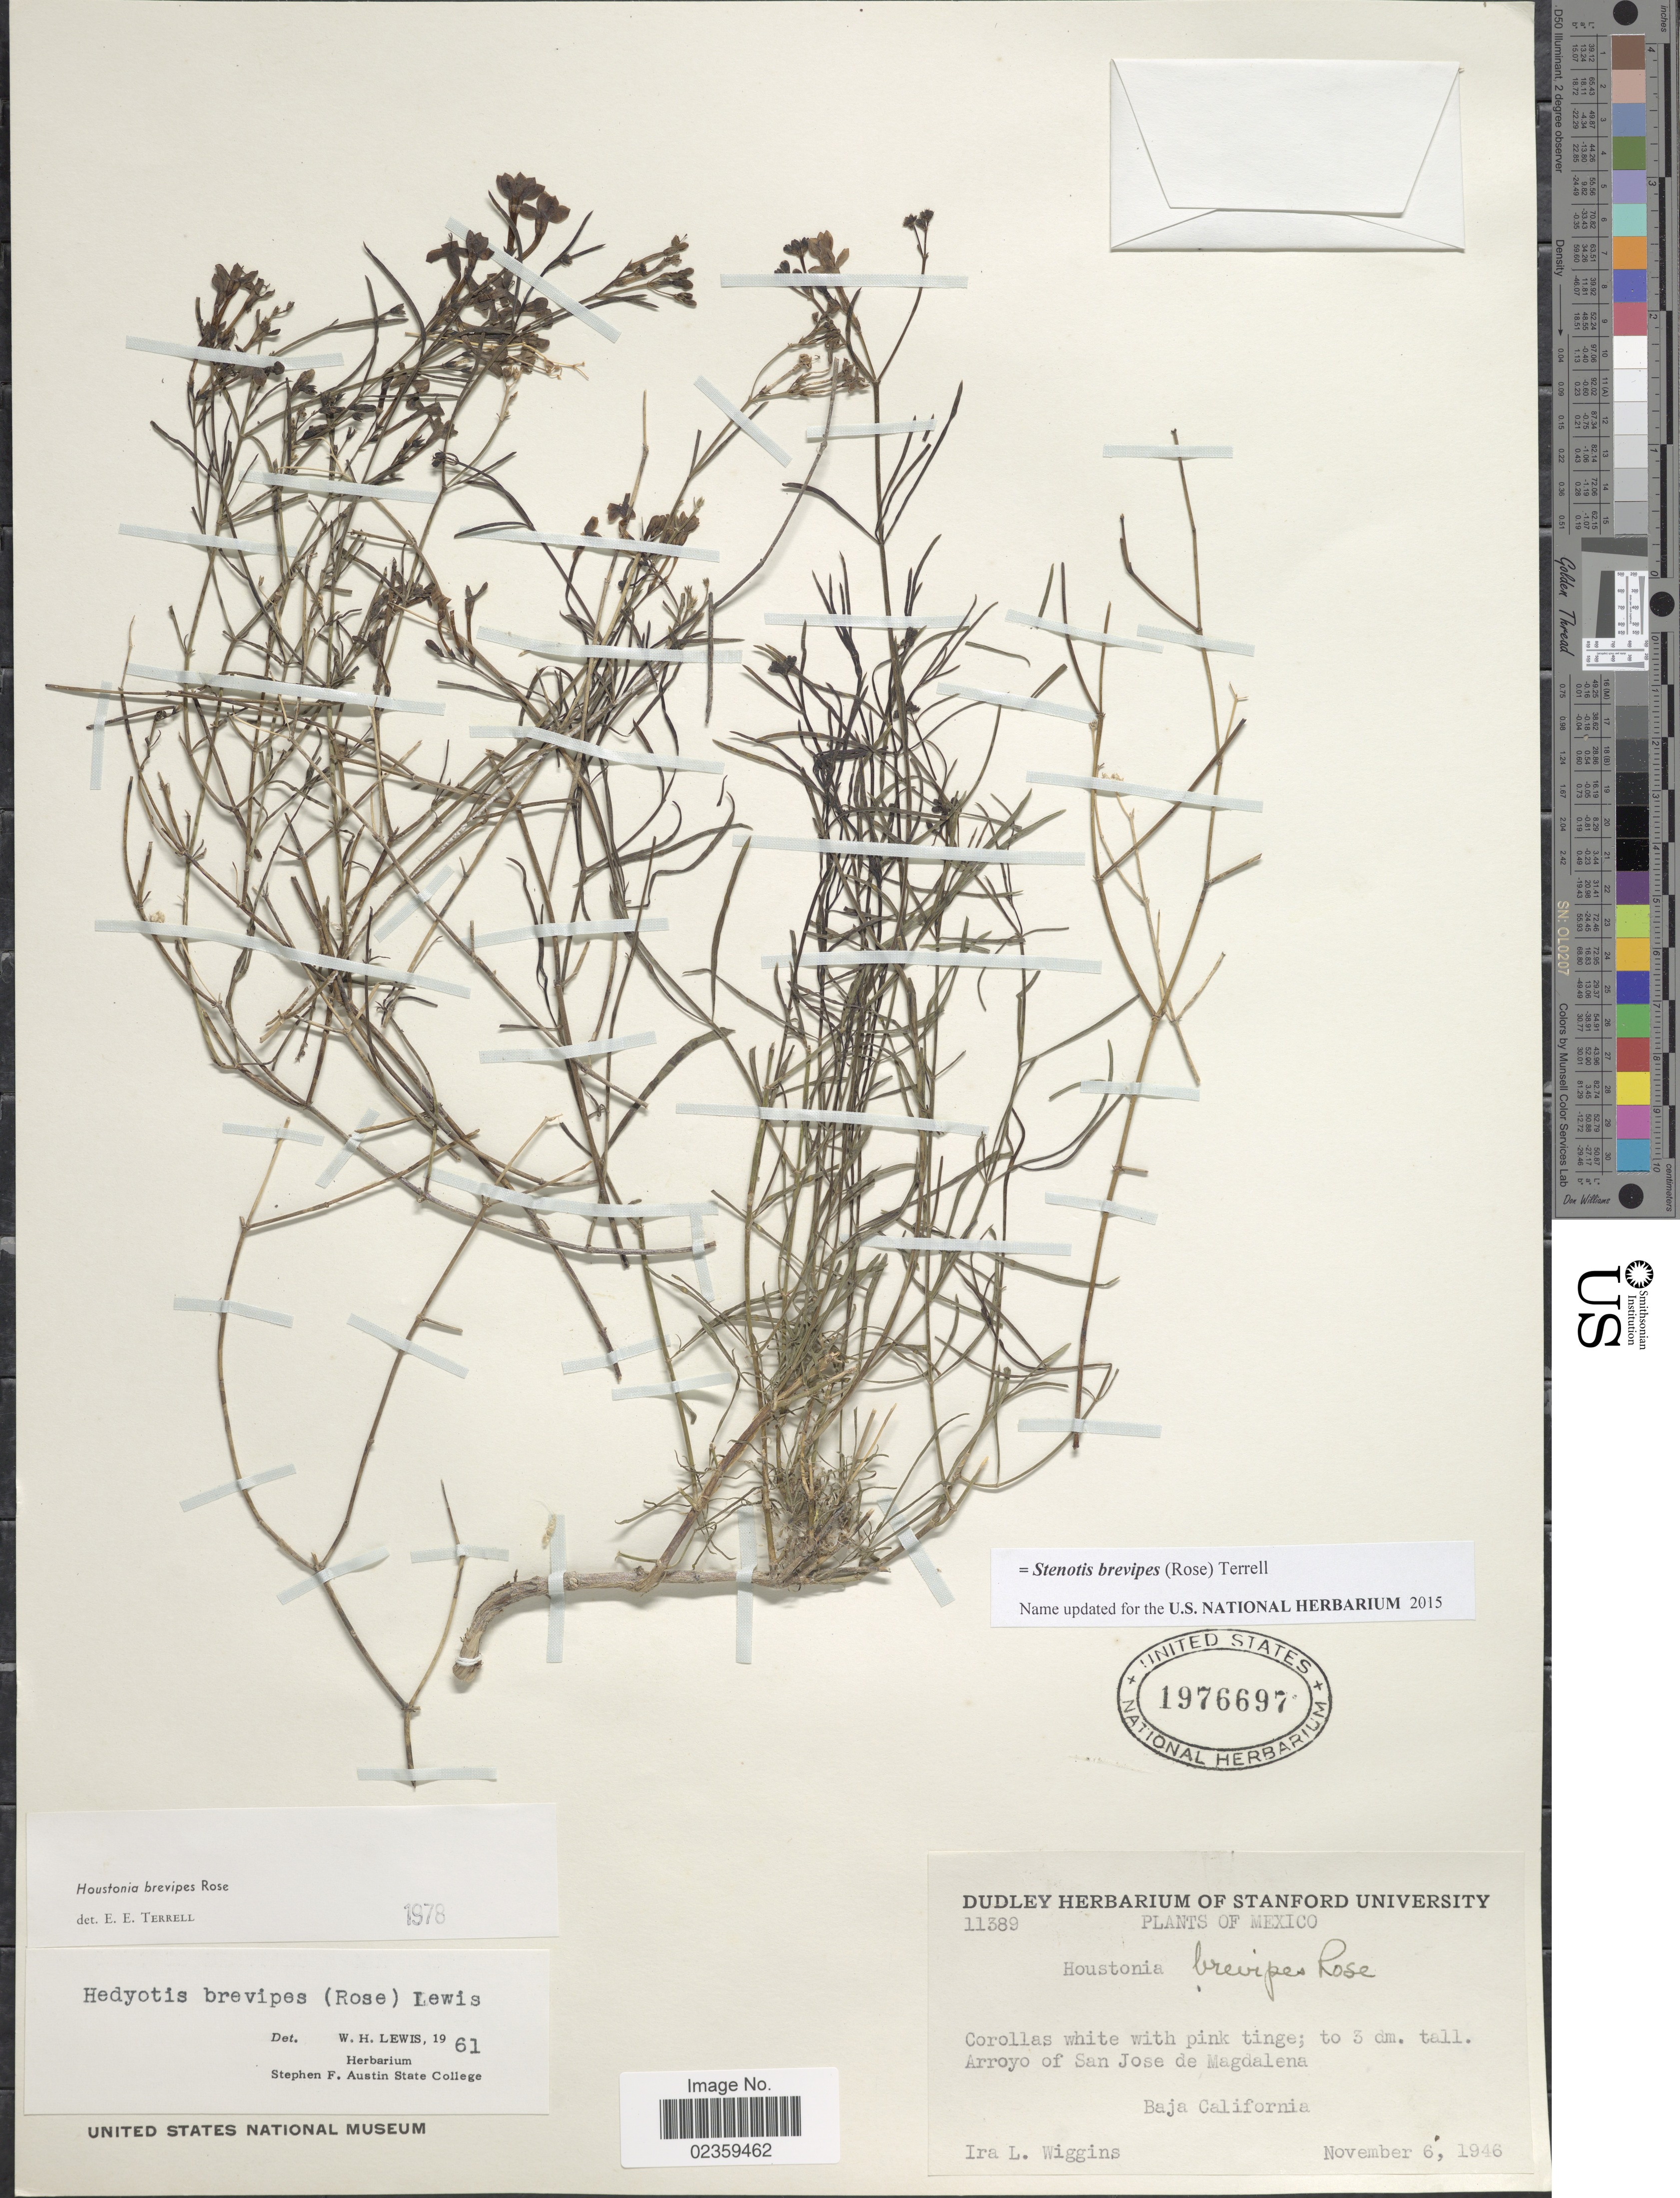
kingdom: Plantae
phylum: Tracheophyta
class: Magnoliopsida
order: Gentianales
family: Rubiaceae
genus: Stenotis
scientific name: Stenotis brevipes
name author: (Rose) Terrell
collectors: I. L. Wiggins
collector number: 11389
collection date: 1946-11-06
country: Mexico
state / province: Baja California Sur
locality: Arroyo of San Jose de Magdalena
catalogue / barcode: US 1976697